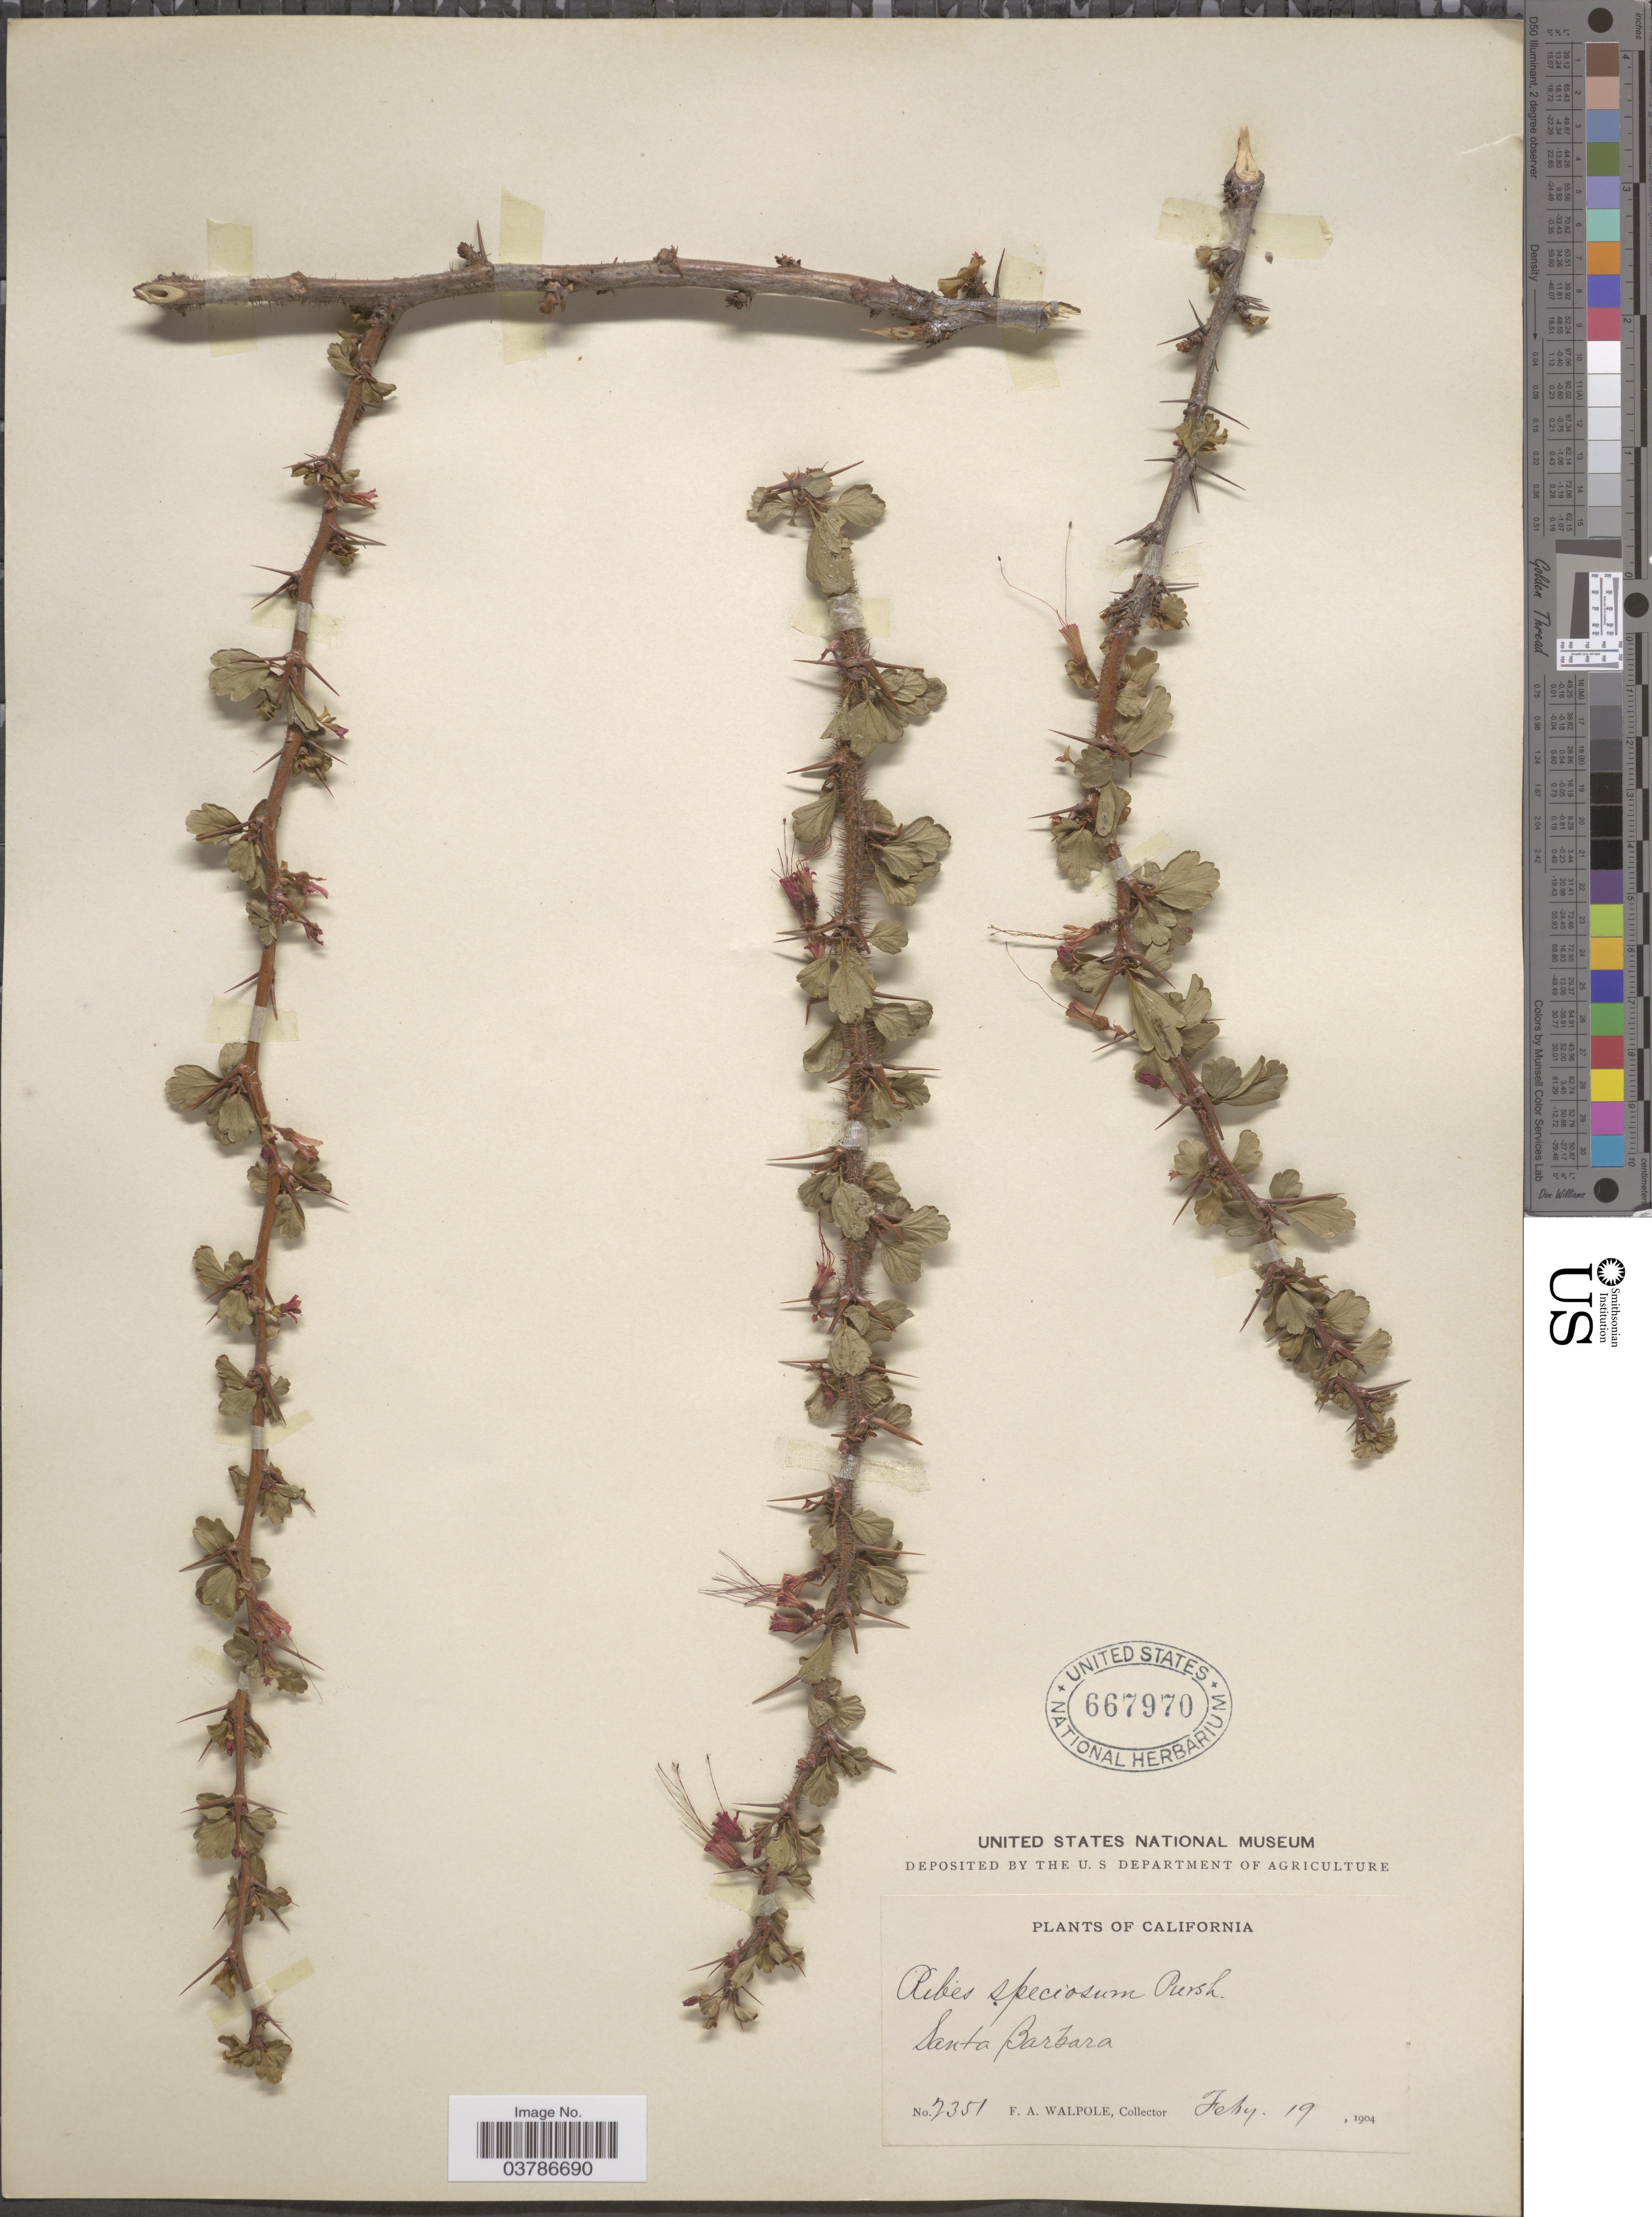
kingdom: Plantae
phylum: Tracheophyta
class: Magnoliopsida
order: Saxifragales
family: Grossulariaceae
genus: Ribes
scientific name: Ribes speciosum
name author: Pursh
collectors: F. Walpole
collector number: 2351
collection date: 1904-02-19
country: United States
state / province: California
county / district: Santa Barbara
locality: Santa Barbara.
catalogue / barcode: US 667970